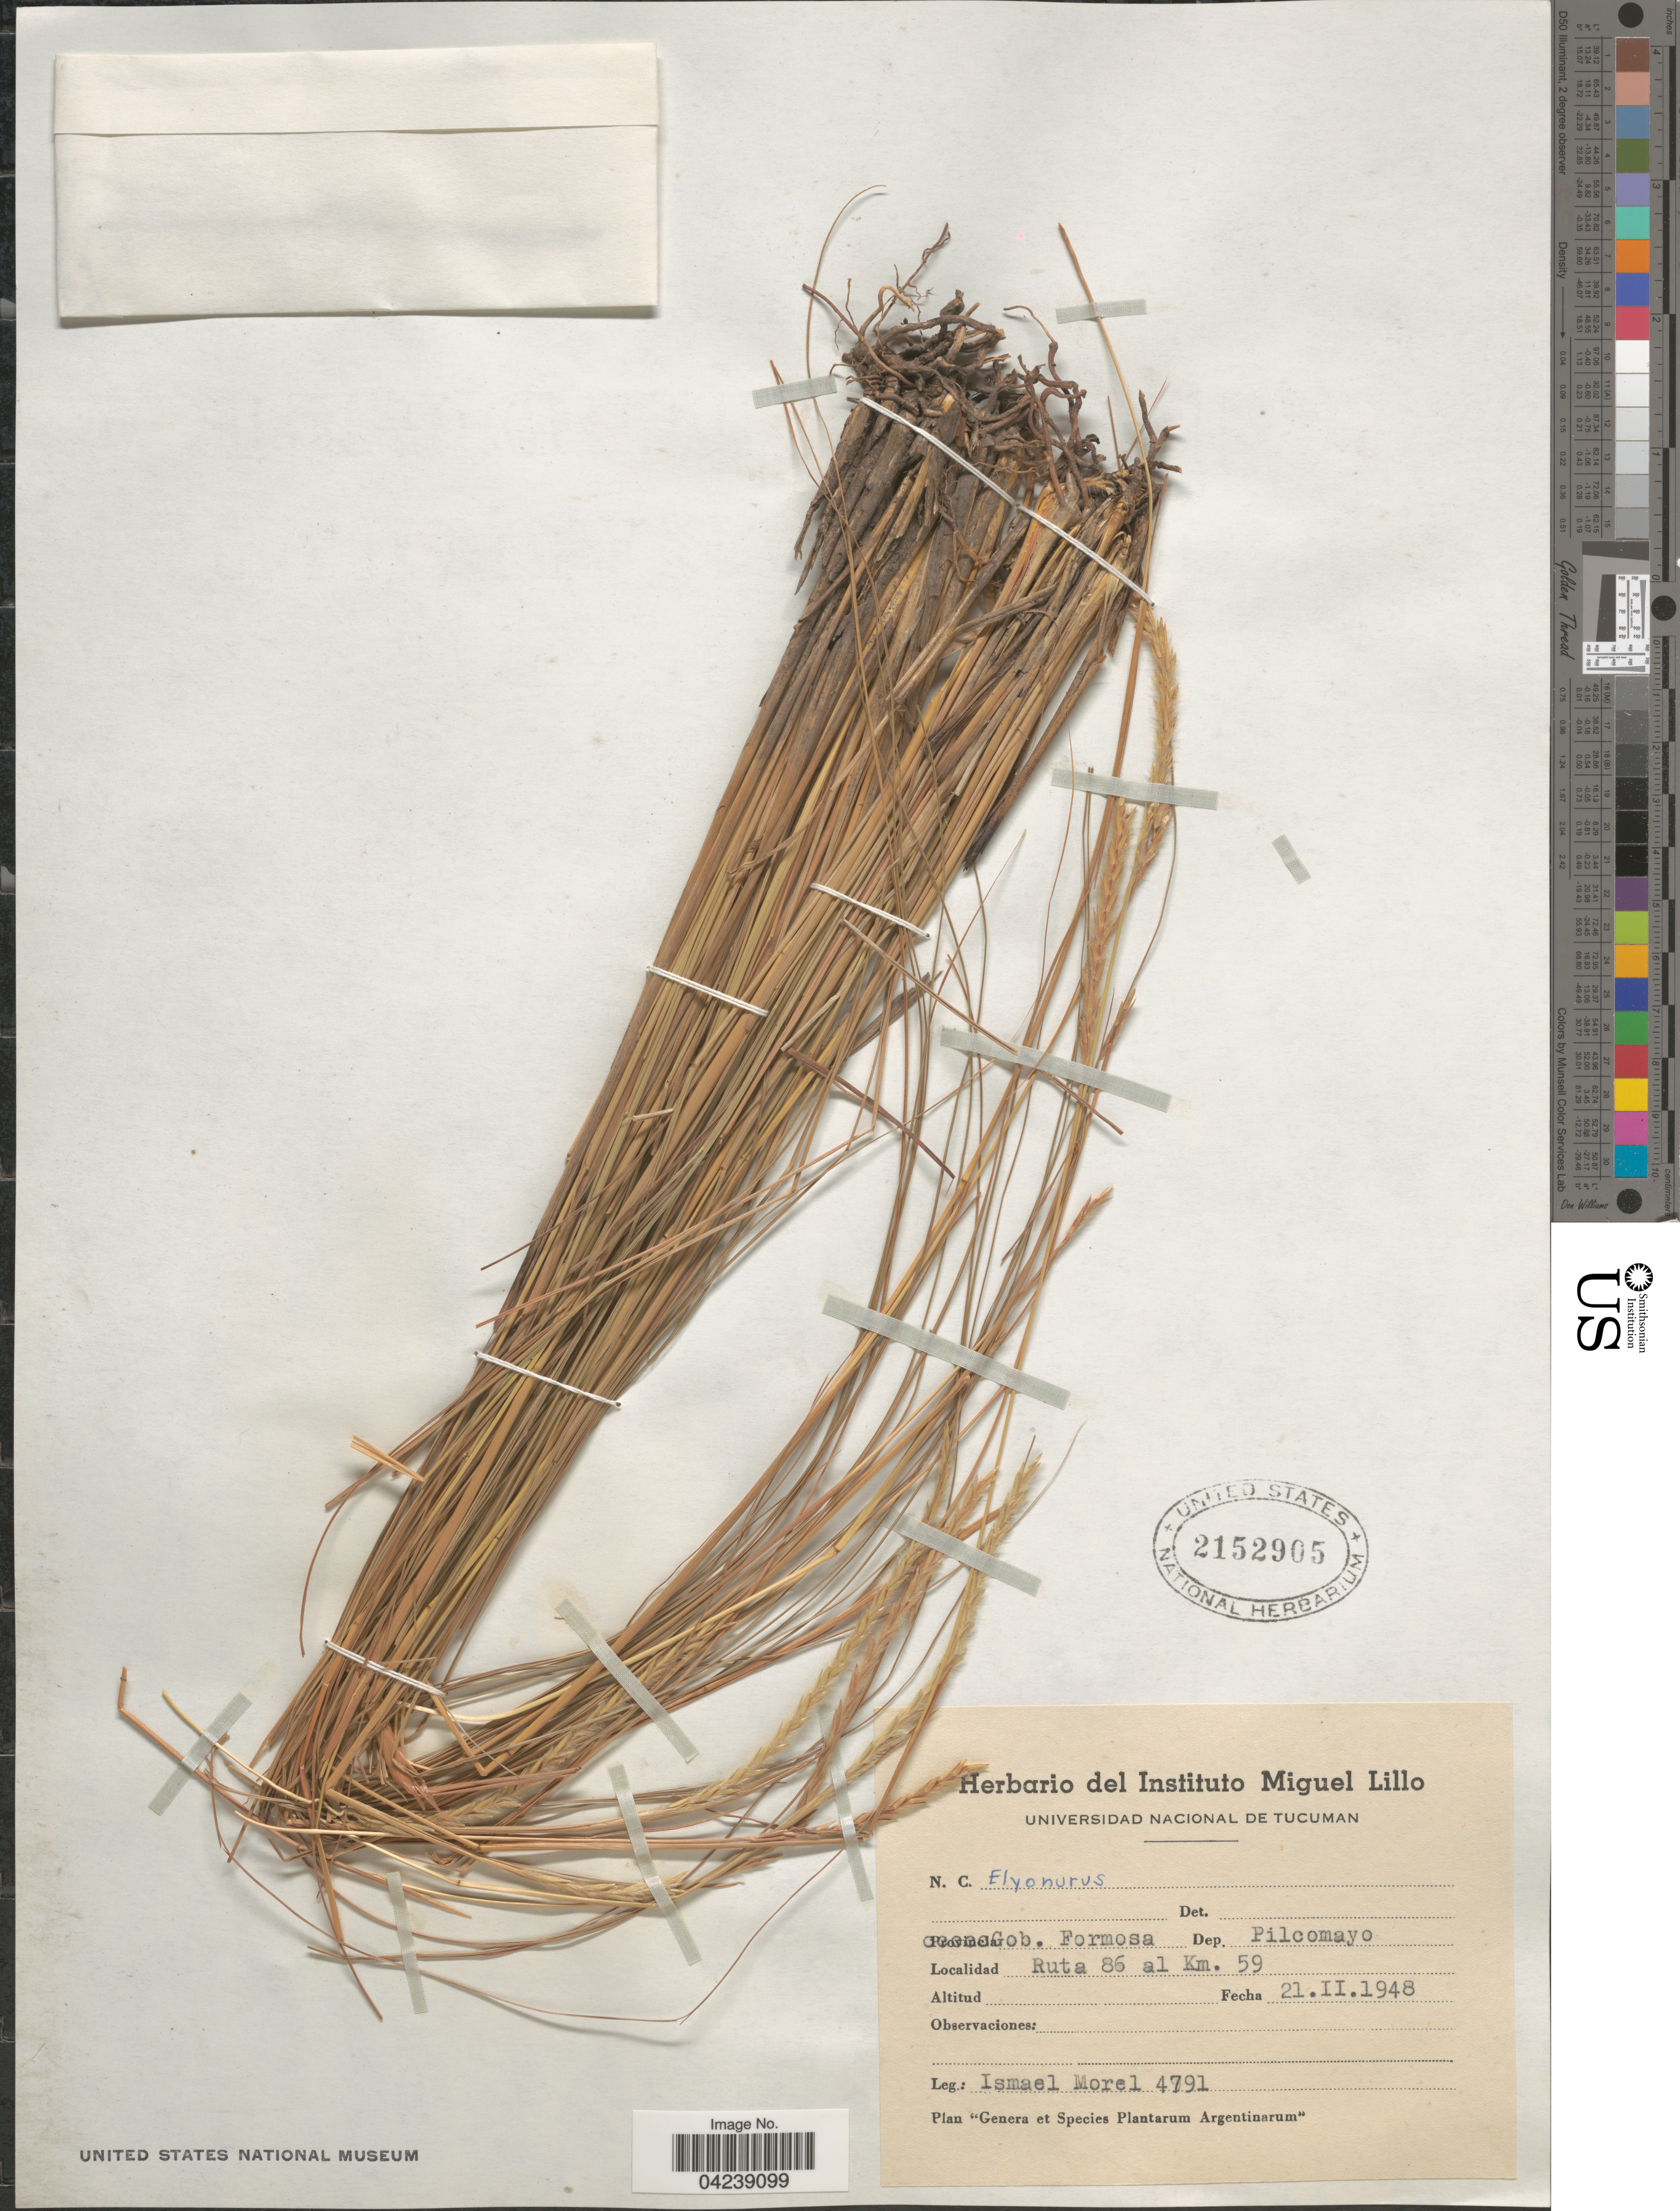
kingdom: Plantae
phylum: Tracheophyta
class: Liliopsida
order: Poales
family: Poaceae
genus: Elionurus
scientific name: Elionurus muticus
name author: (Spreng.) Kuntze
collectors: I. Morel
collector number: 4791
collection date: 1948-02-21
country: Argentina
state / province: Formosa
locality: Gob. Formosa. Dep. Pilcomayo. Ruta 86 al Km. 59.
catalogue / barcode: US 2152905